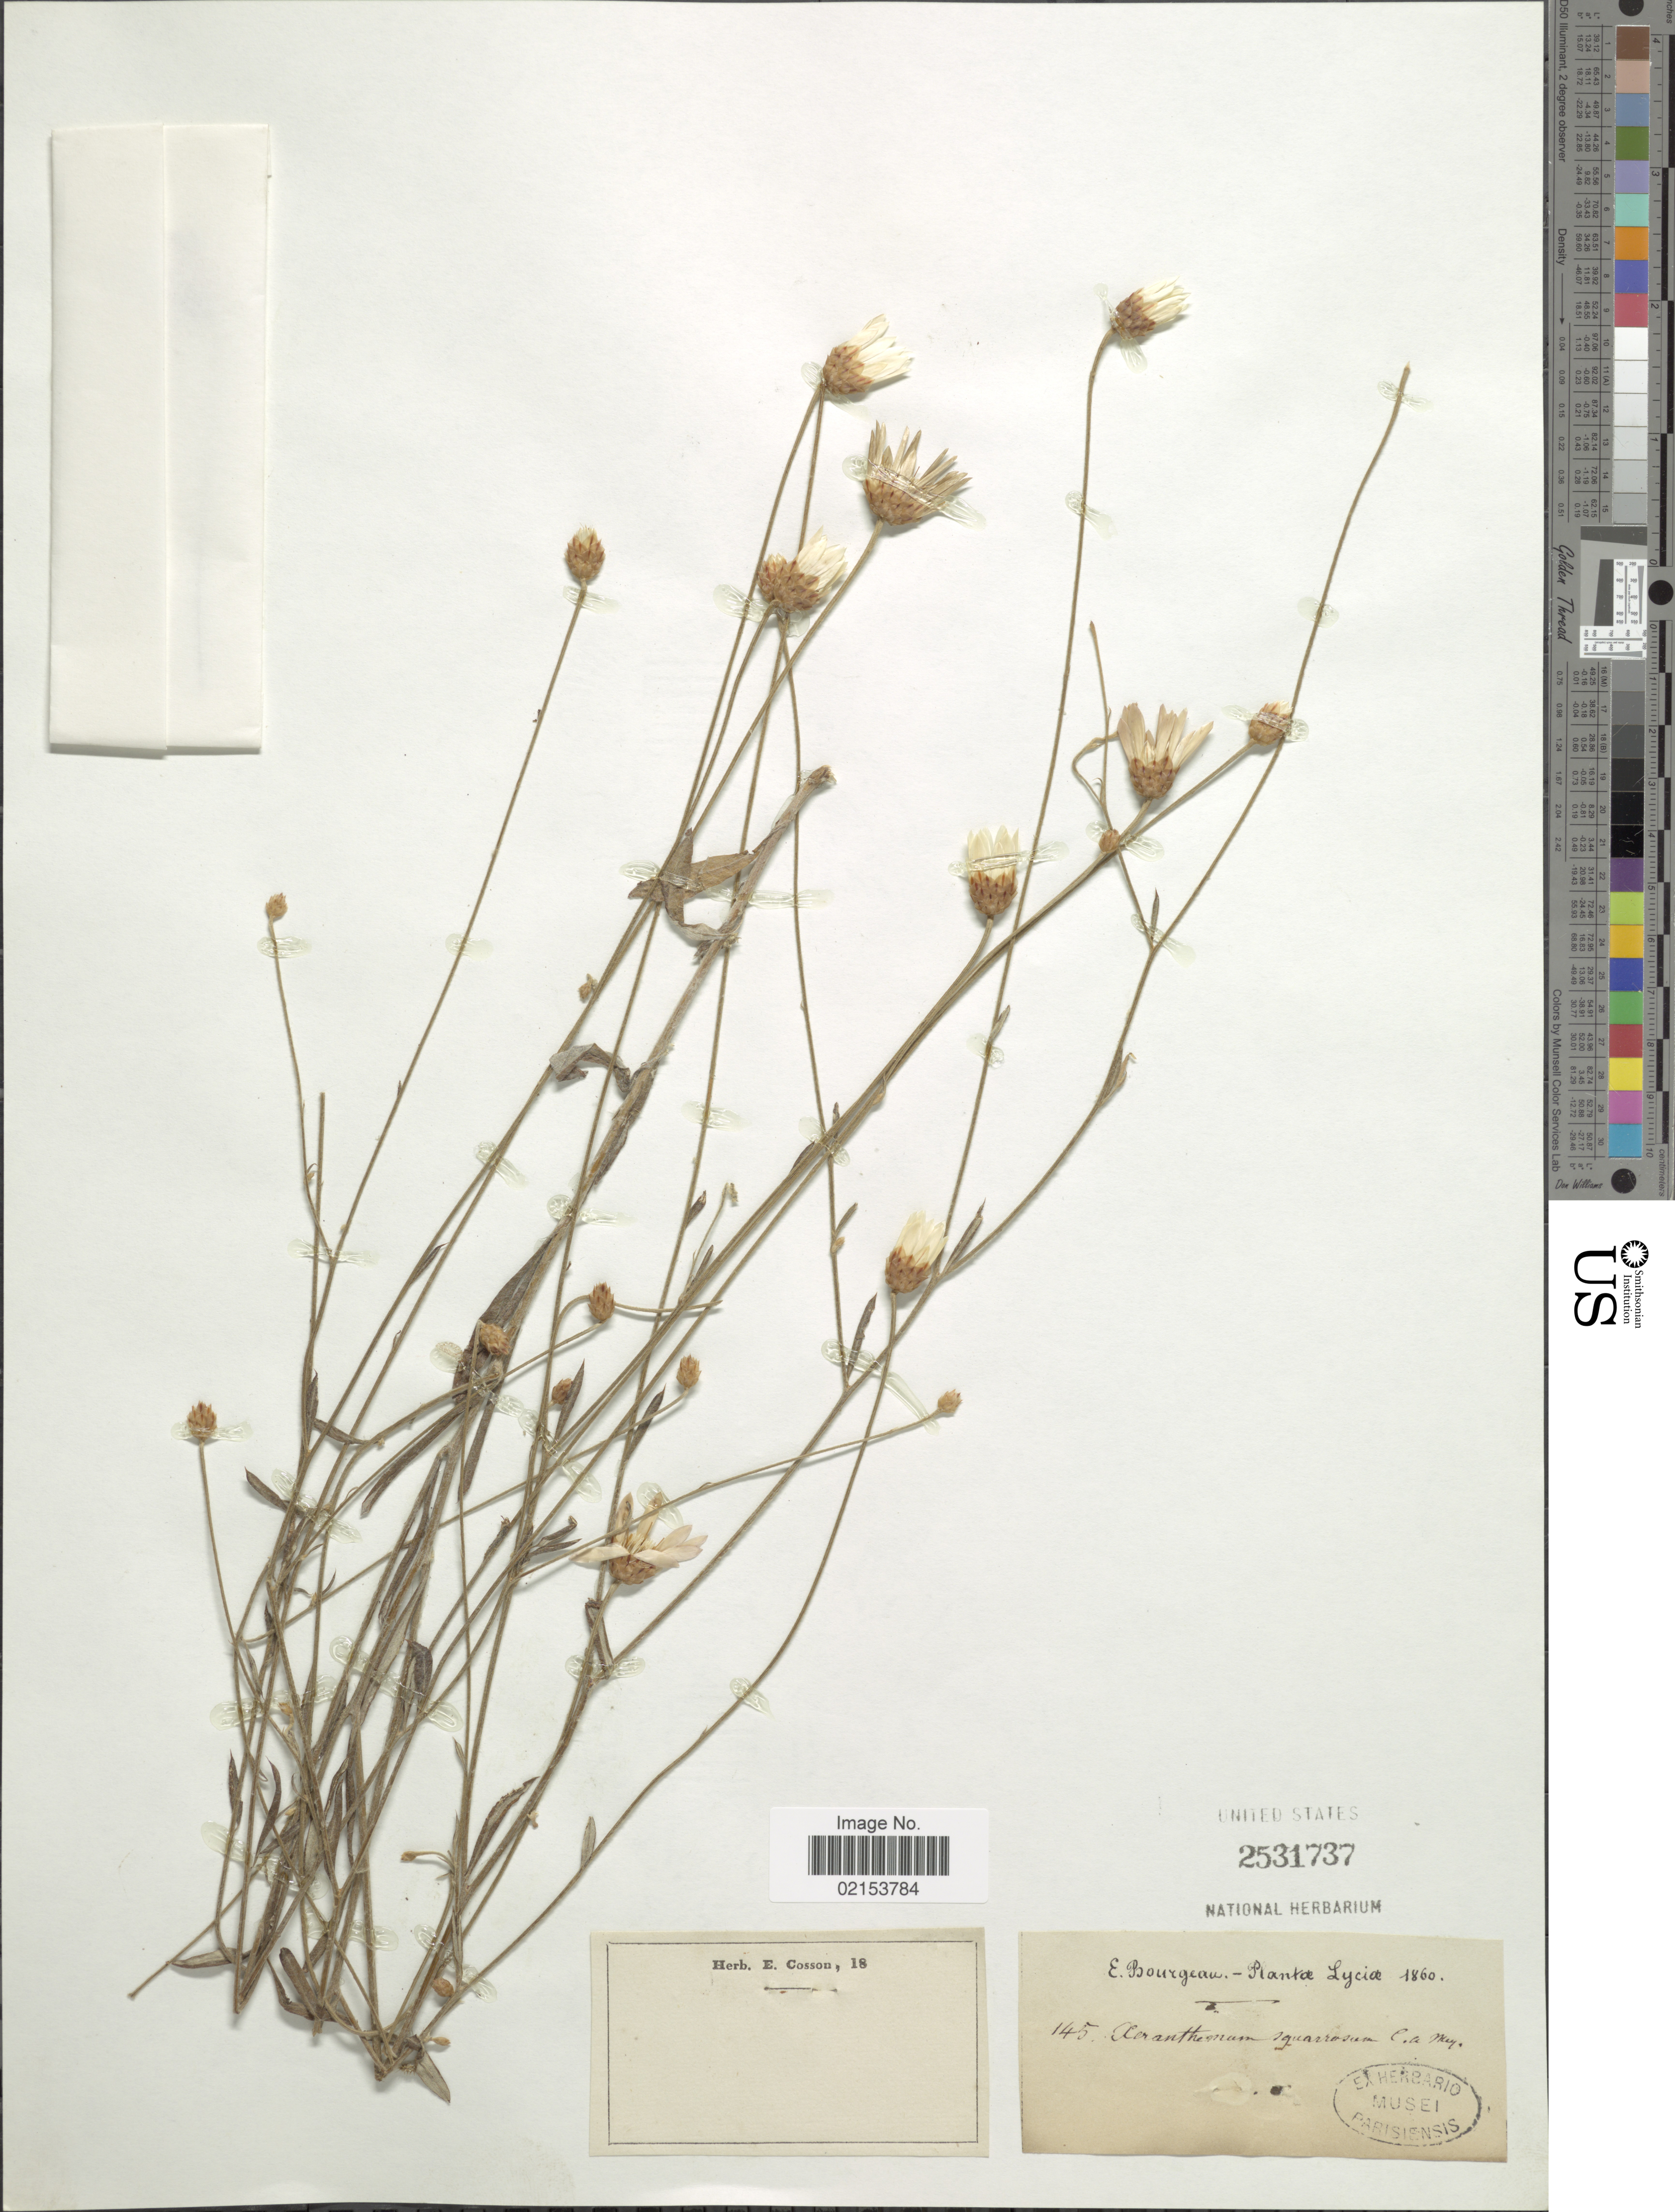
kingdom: Plantae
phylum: Tracheophyta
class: Magnoliopsida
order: Asterales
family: Asteraceae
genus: Xeranthemum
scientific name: Xeranthemum squarrosum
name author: Boiss.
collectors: E. Bourgeau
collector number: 145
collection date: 1860-05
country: Armenia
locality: Lyciæ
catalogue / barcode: US 2531737